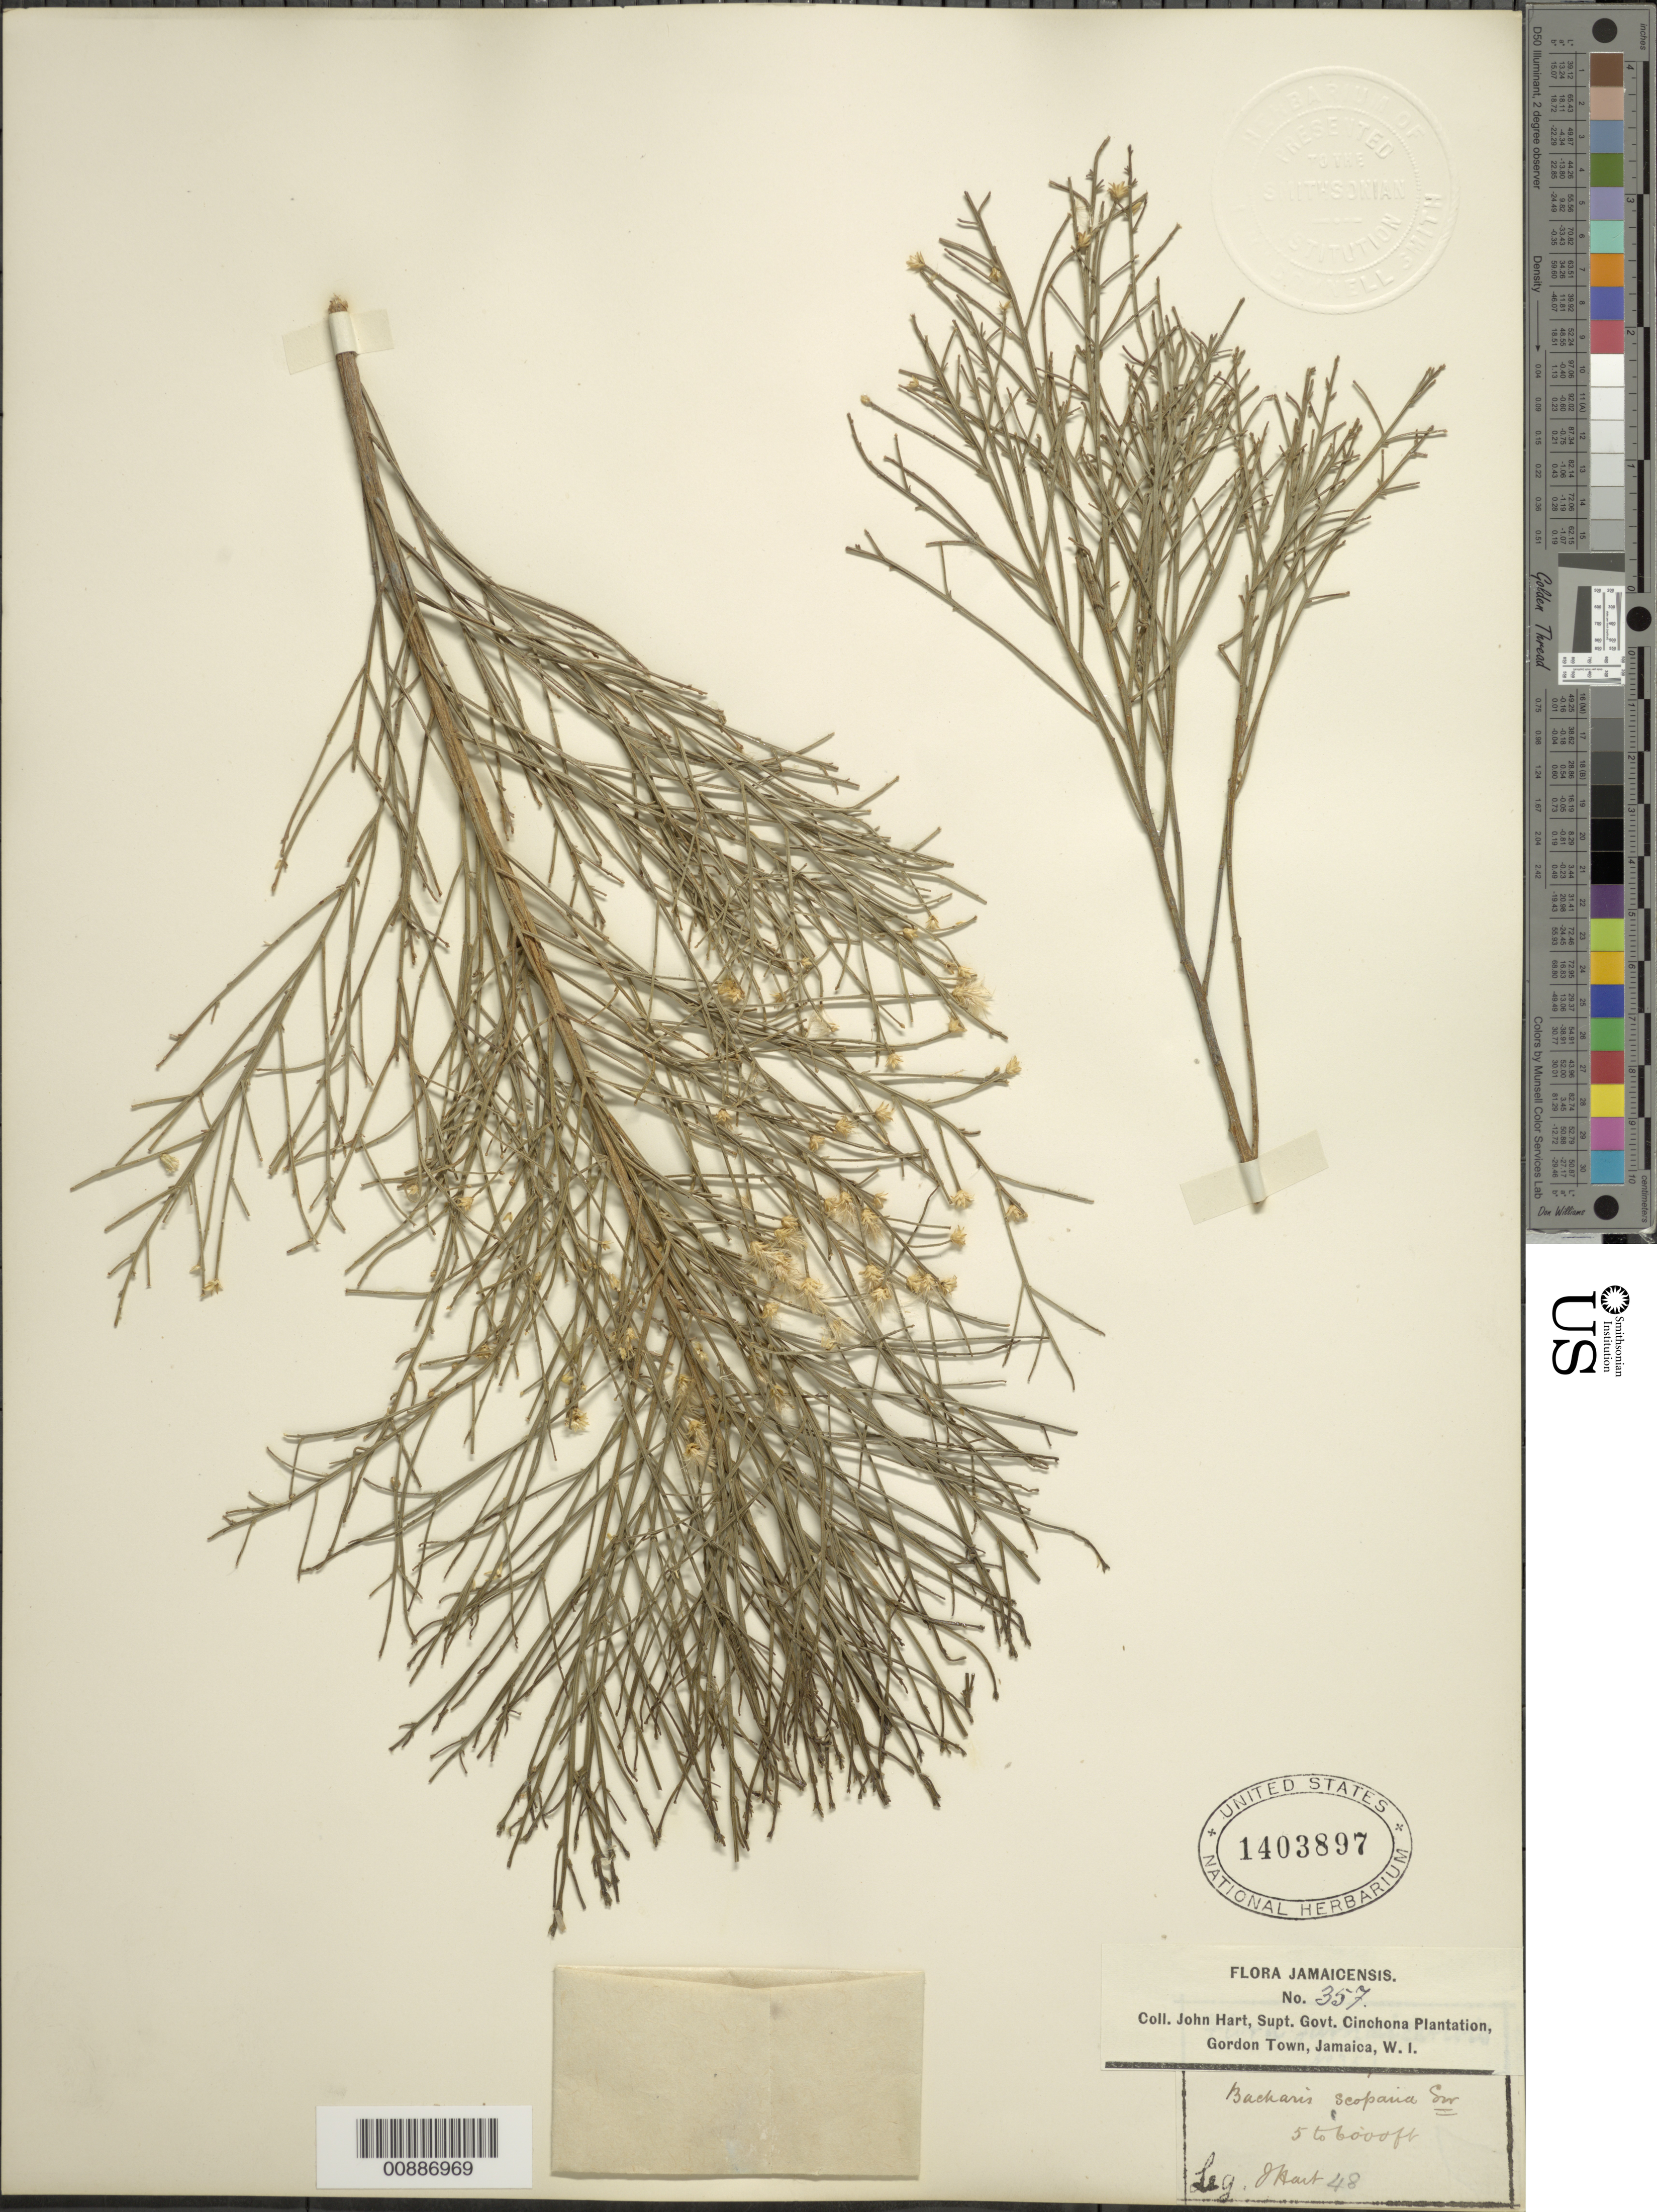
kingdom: Plantae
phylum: Tracheophyta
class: Magnoliopsida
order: Asterales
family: Asteraceae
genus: Baccharis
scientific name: Baccharis scoparia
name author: (L.) Sw.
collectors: J. Hart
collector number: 357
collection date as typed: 1848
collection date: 1848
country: Jamaica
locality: Cinchona Plantation, Gordon Town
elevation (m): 1524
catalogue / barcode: US 1403897